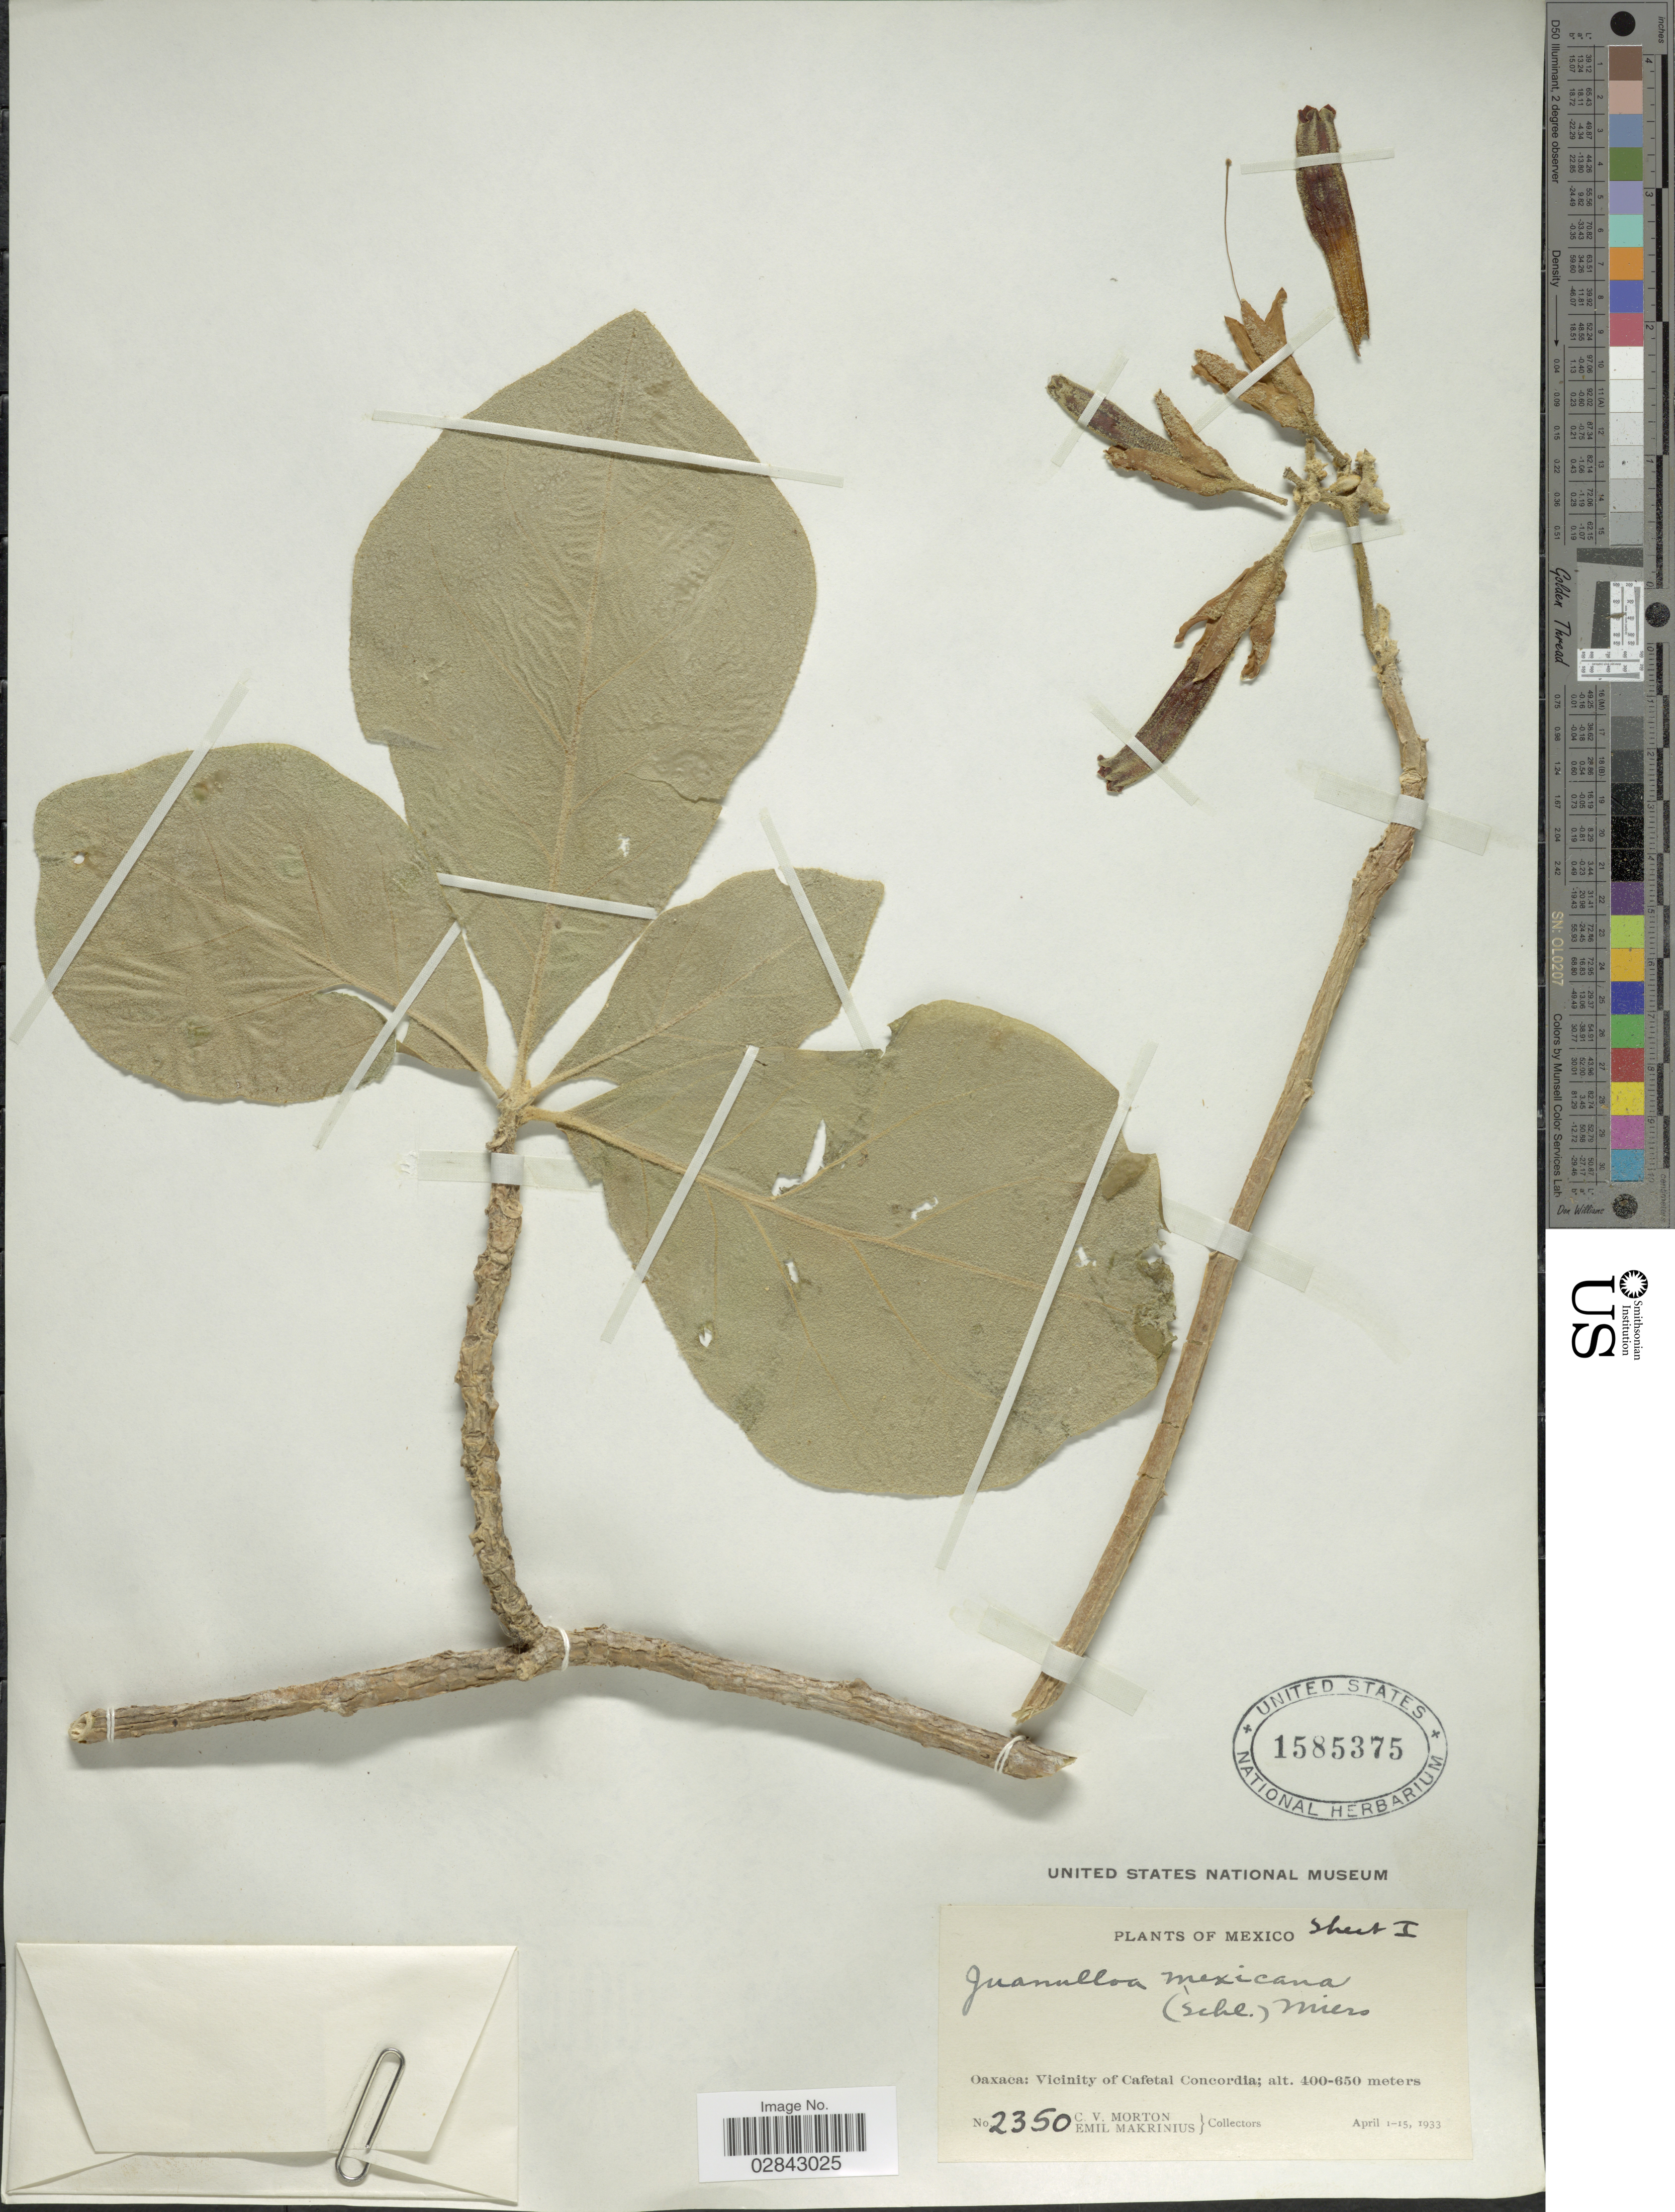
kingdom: Plantae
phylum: Tracheophyta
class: Magnoliopsida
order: Solanales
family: Solanaceae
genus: Juanulloa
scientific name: Juanulloa mexicana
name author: Miers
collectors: C. V. Morton & E. Makrinus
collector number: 2350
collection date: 1933-04-01/1933-04-15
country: Mexico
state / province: Oaxaca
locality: Vicinity of Cafetal Concordia.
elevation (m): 400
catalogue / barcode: US 1585375